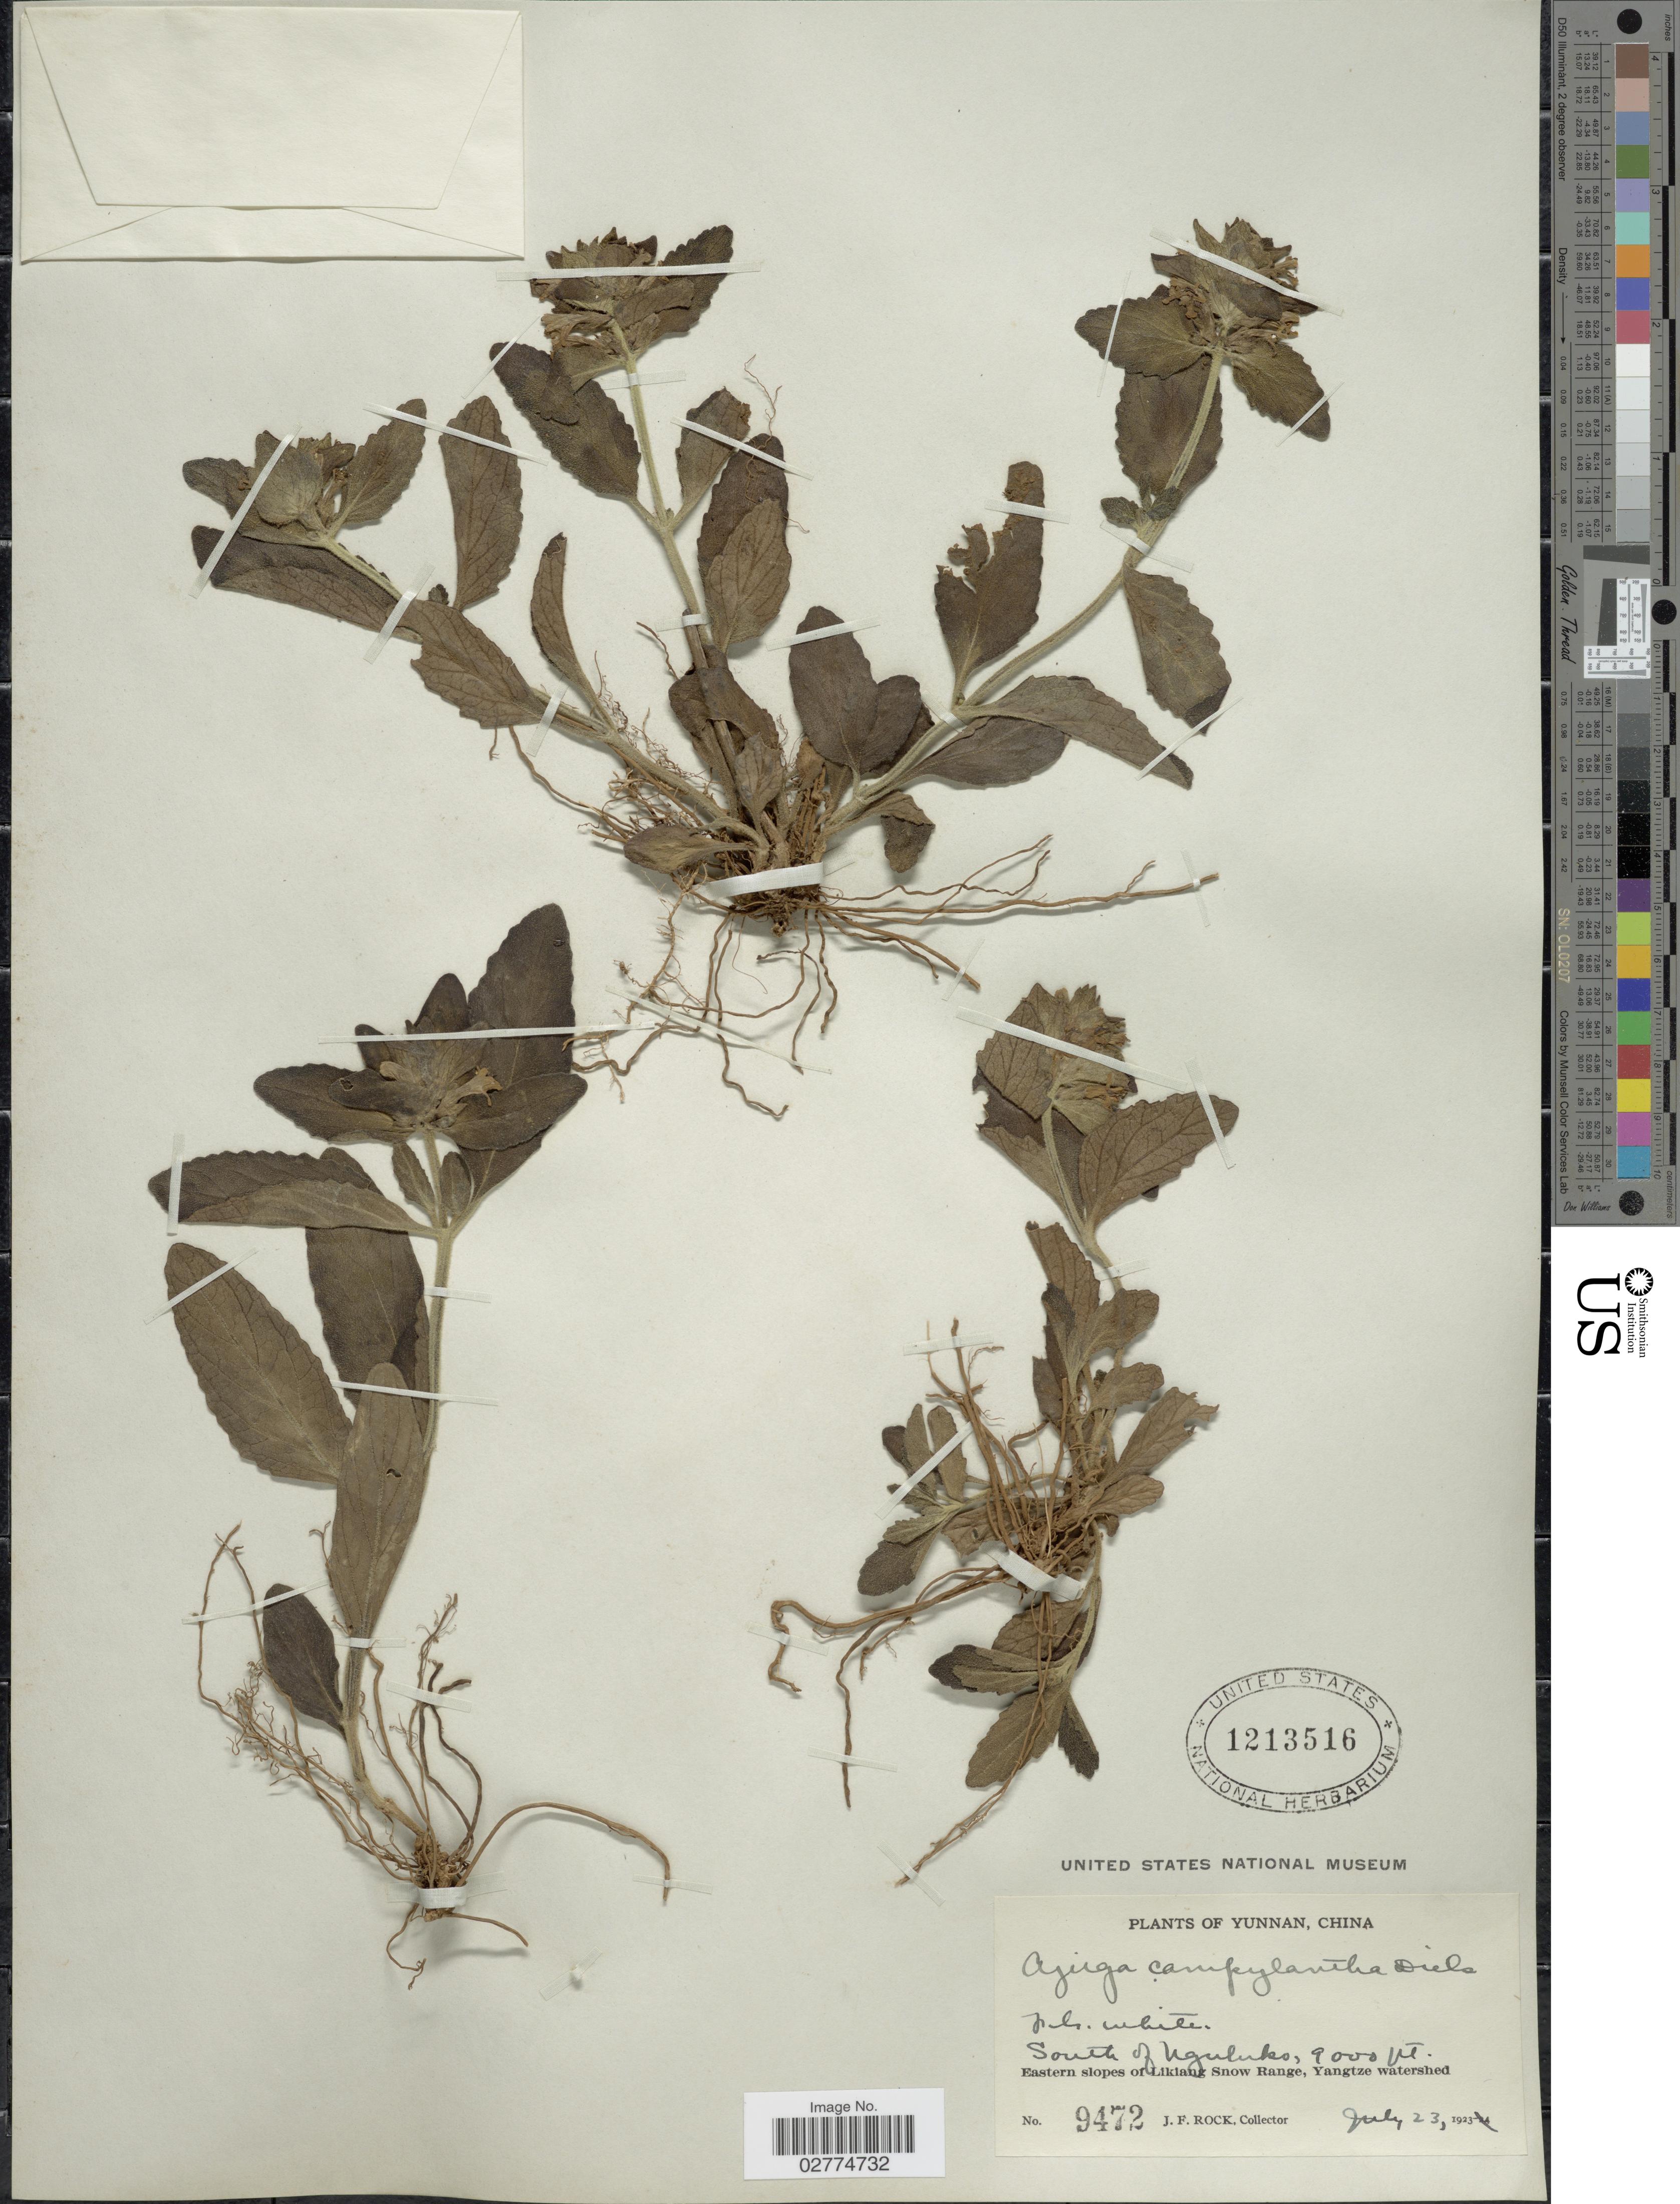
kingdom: Plantae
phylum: Tracheophyta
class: Magnoliopsida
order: Lamiales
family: Lamiaceae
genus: Ajuga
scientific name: Ajuga campylantha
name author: Diels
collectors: J. Rock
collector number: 9472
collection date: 1923-07-23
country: China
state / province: Yunnan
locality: South of Nguluko, Eastern slopes of Likiang Snow Range, Yangtze watershed.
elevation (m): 2743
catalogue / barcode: US 1213516